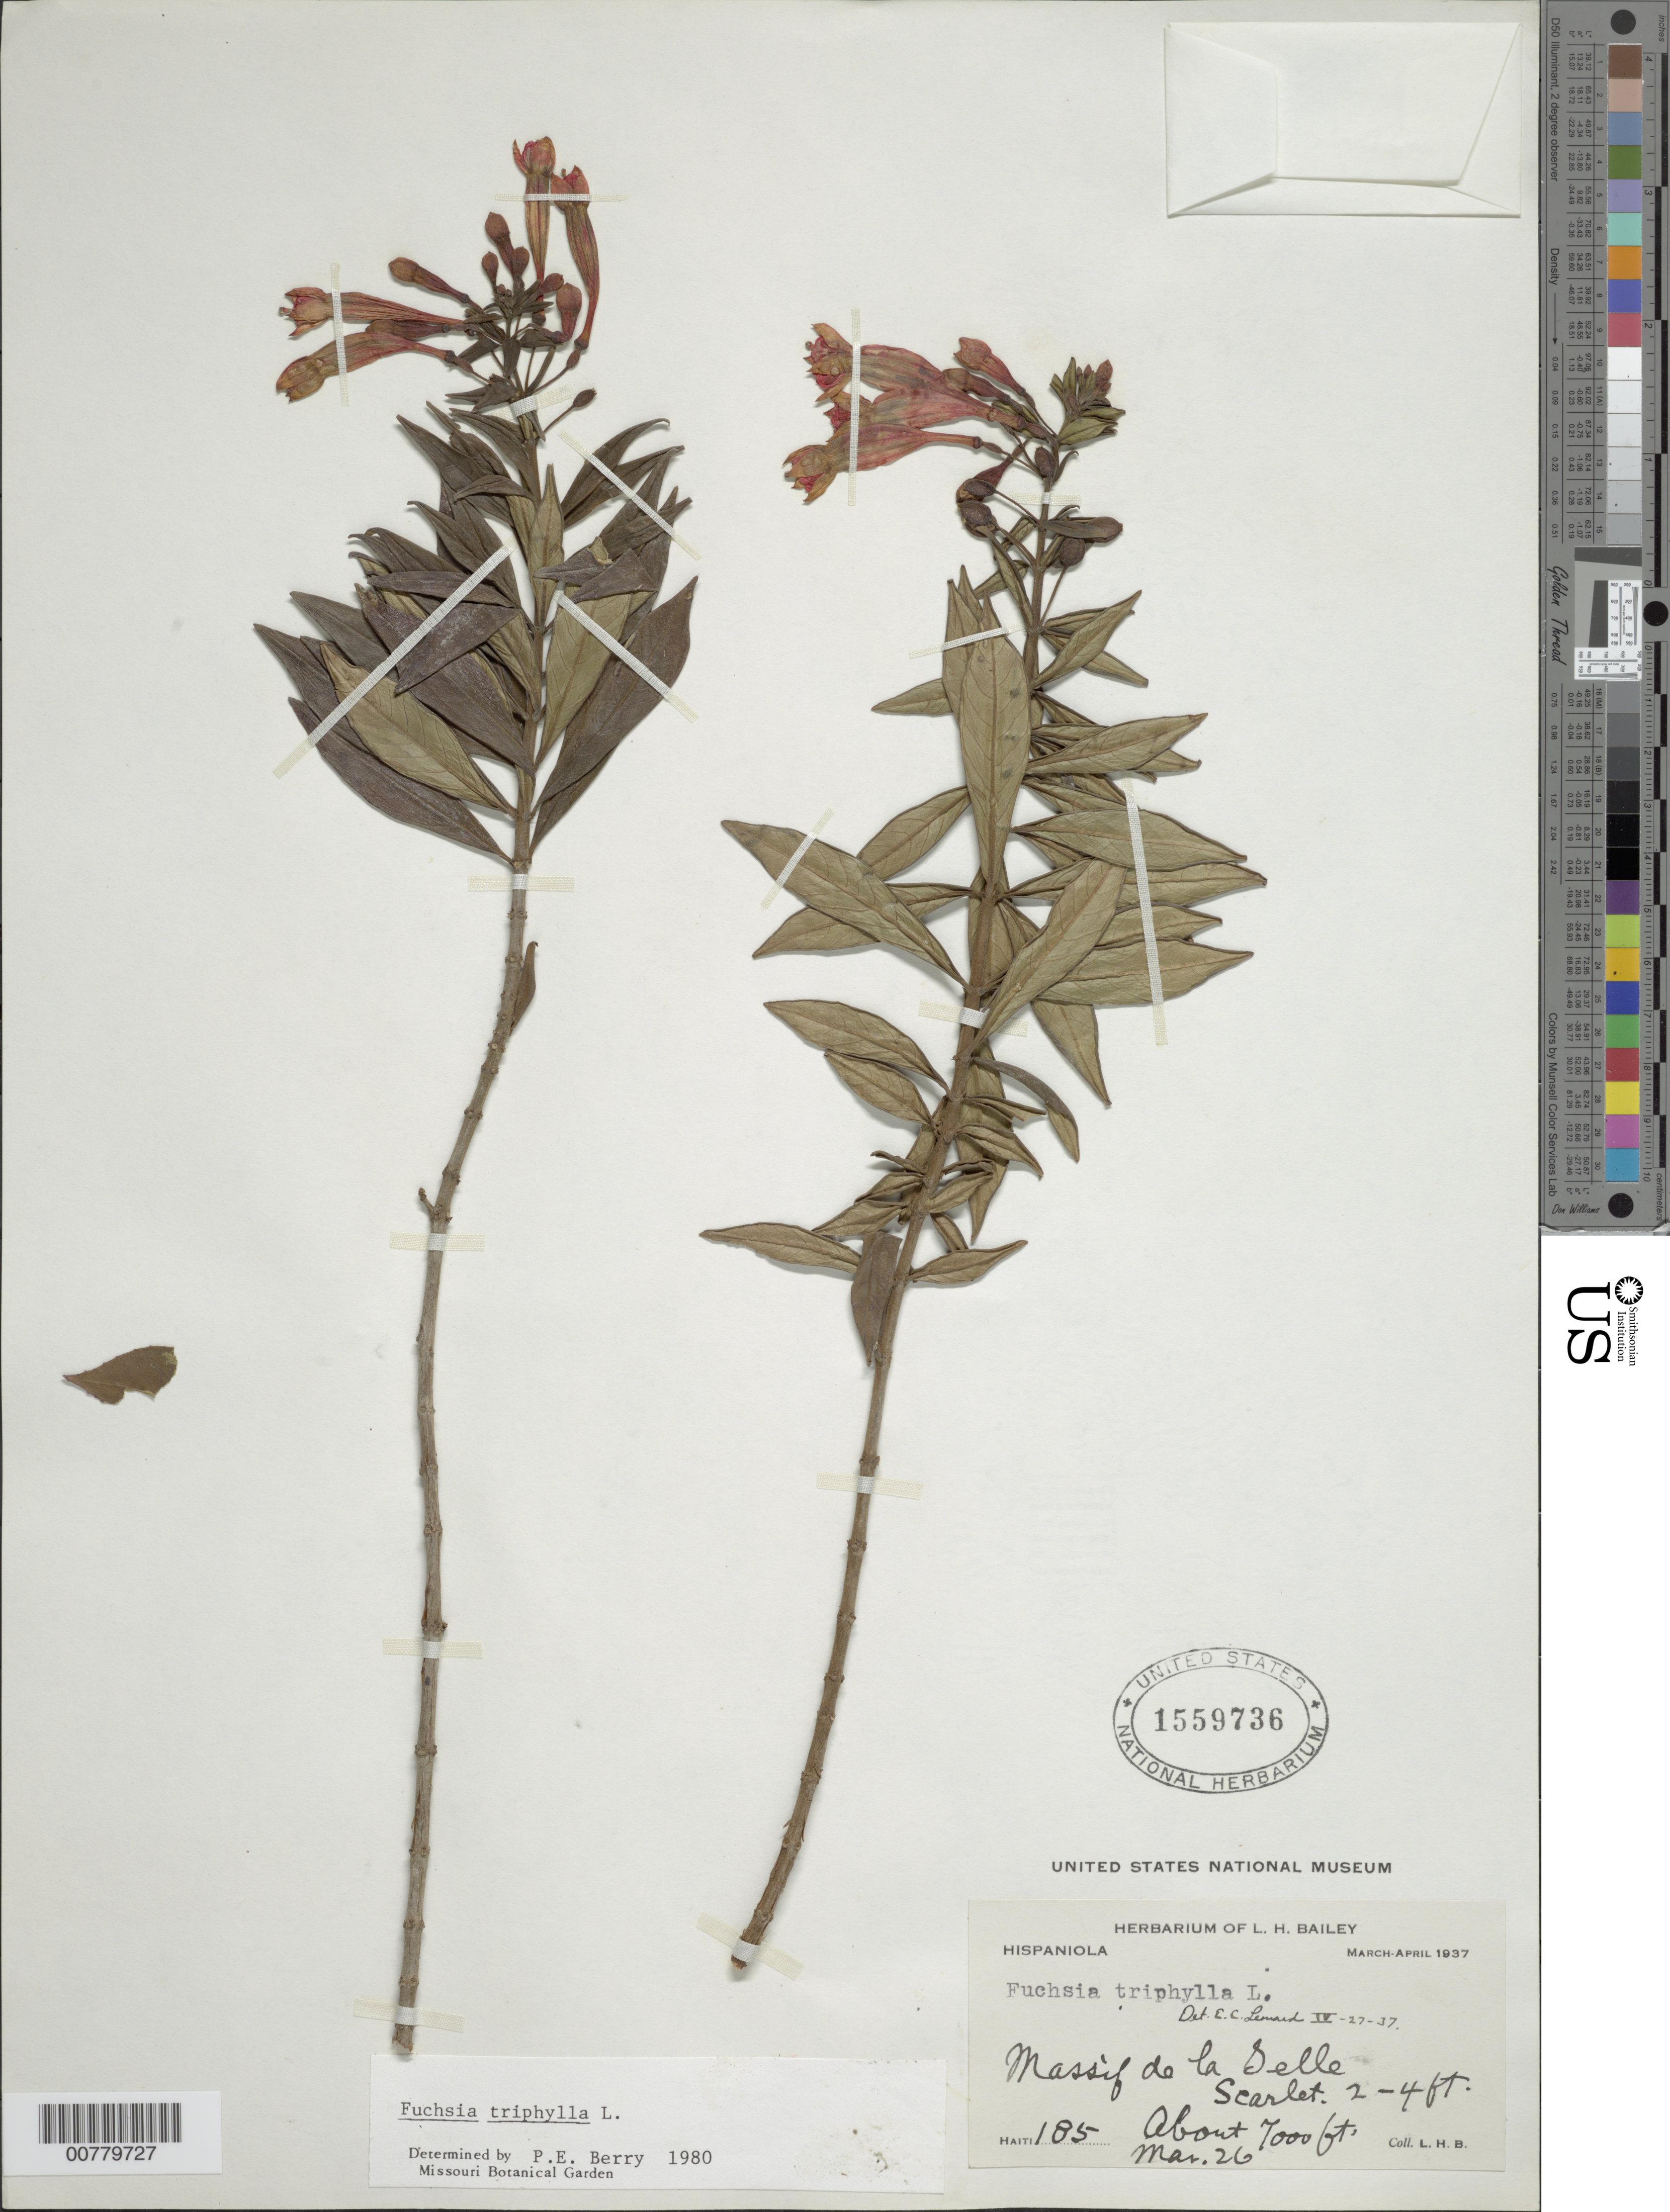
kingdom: Plantae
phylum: Tracheophyta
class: Magnoliopsida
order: Myrtales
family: Onagraceae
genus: Fuchsia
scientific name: Fuchsia triphylla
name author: L.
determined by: Berry, P. E., (WIS), University of Wisconsin - Madison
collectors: L. H. Bailey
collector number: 185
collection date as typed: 26 Mar 1937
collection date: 1937-03-26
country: Haiti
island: Hispaniola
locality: Massif de la Selle.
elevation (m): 2134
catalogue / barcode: US 1559736